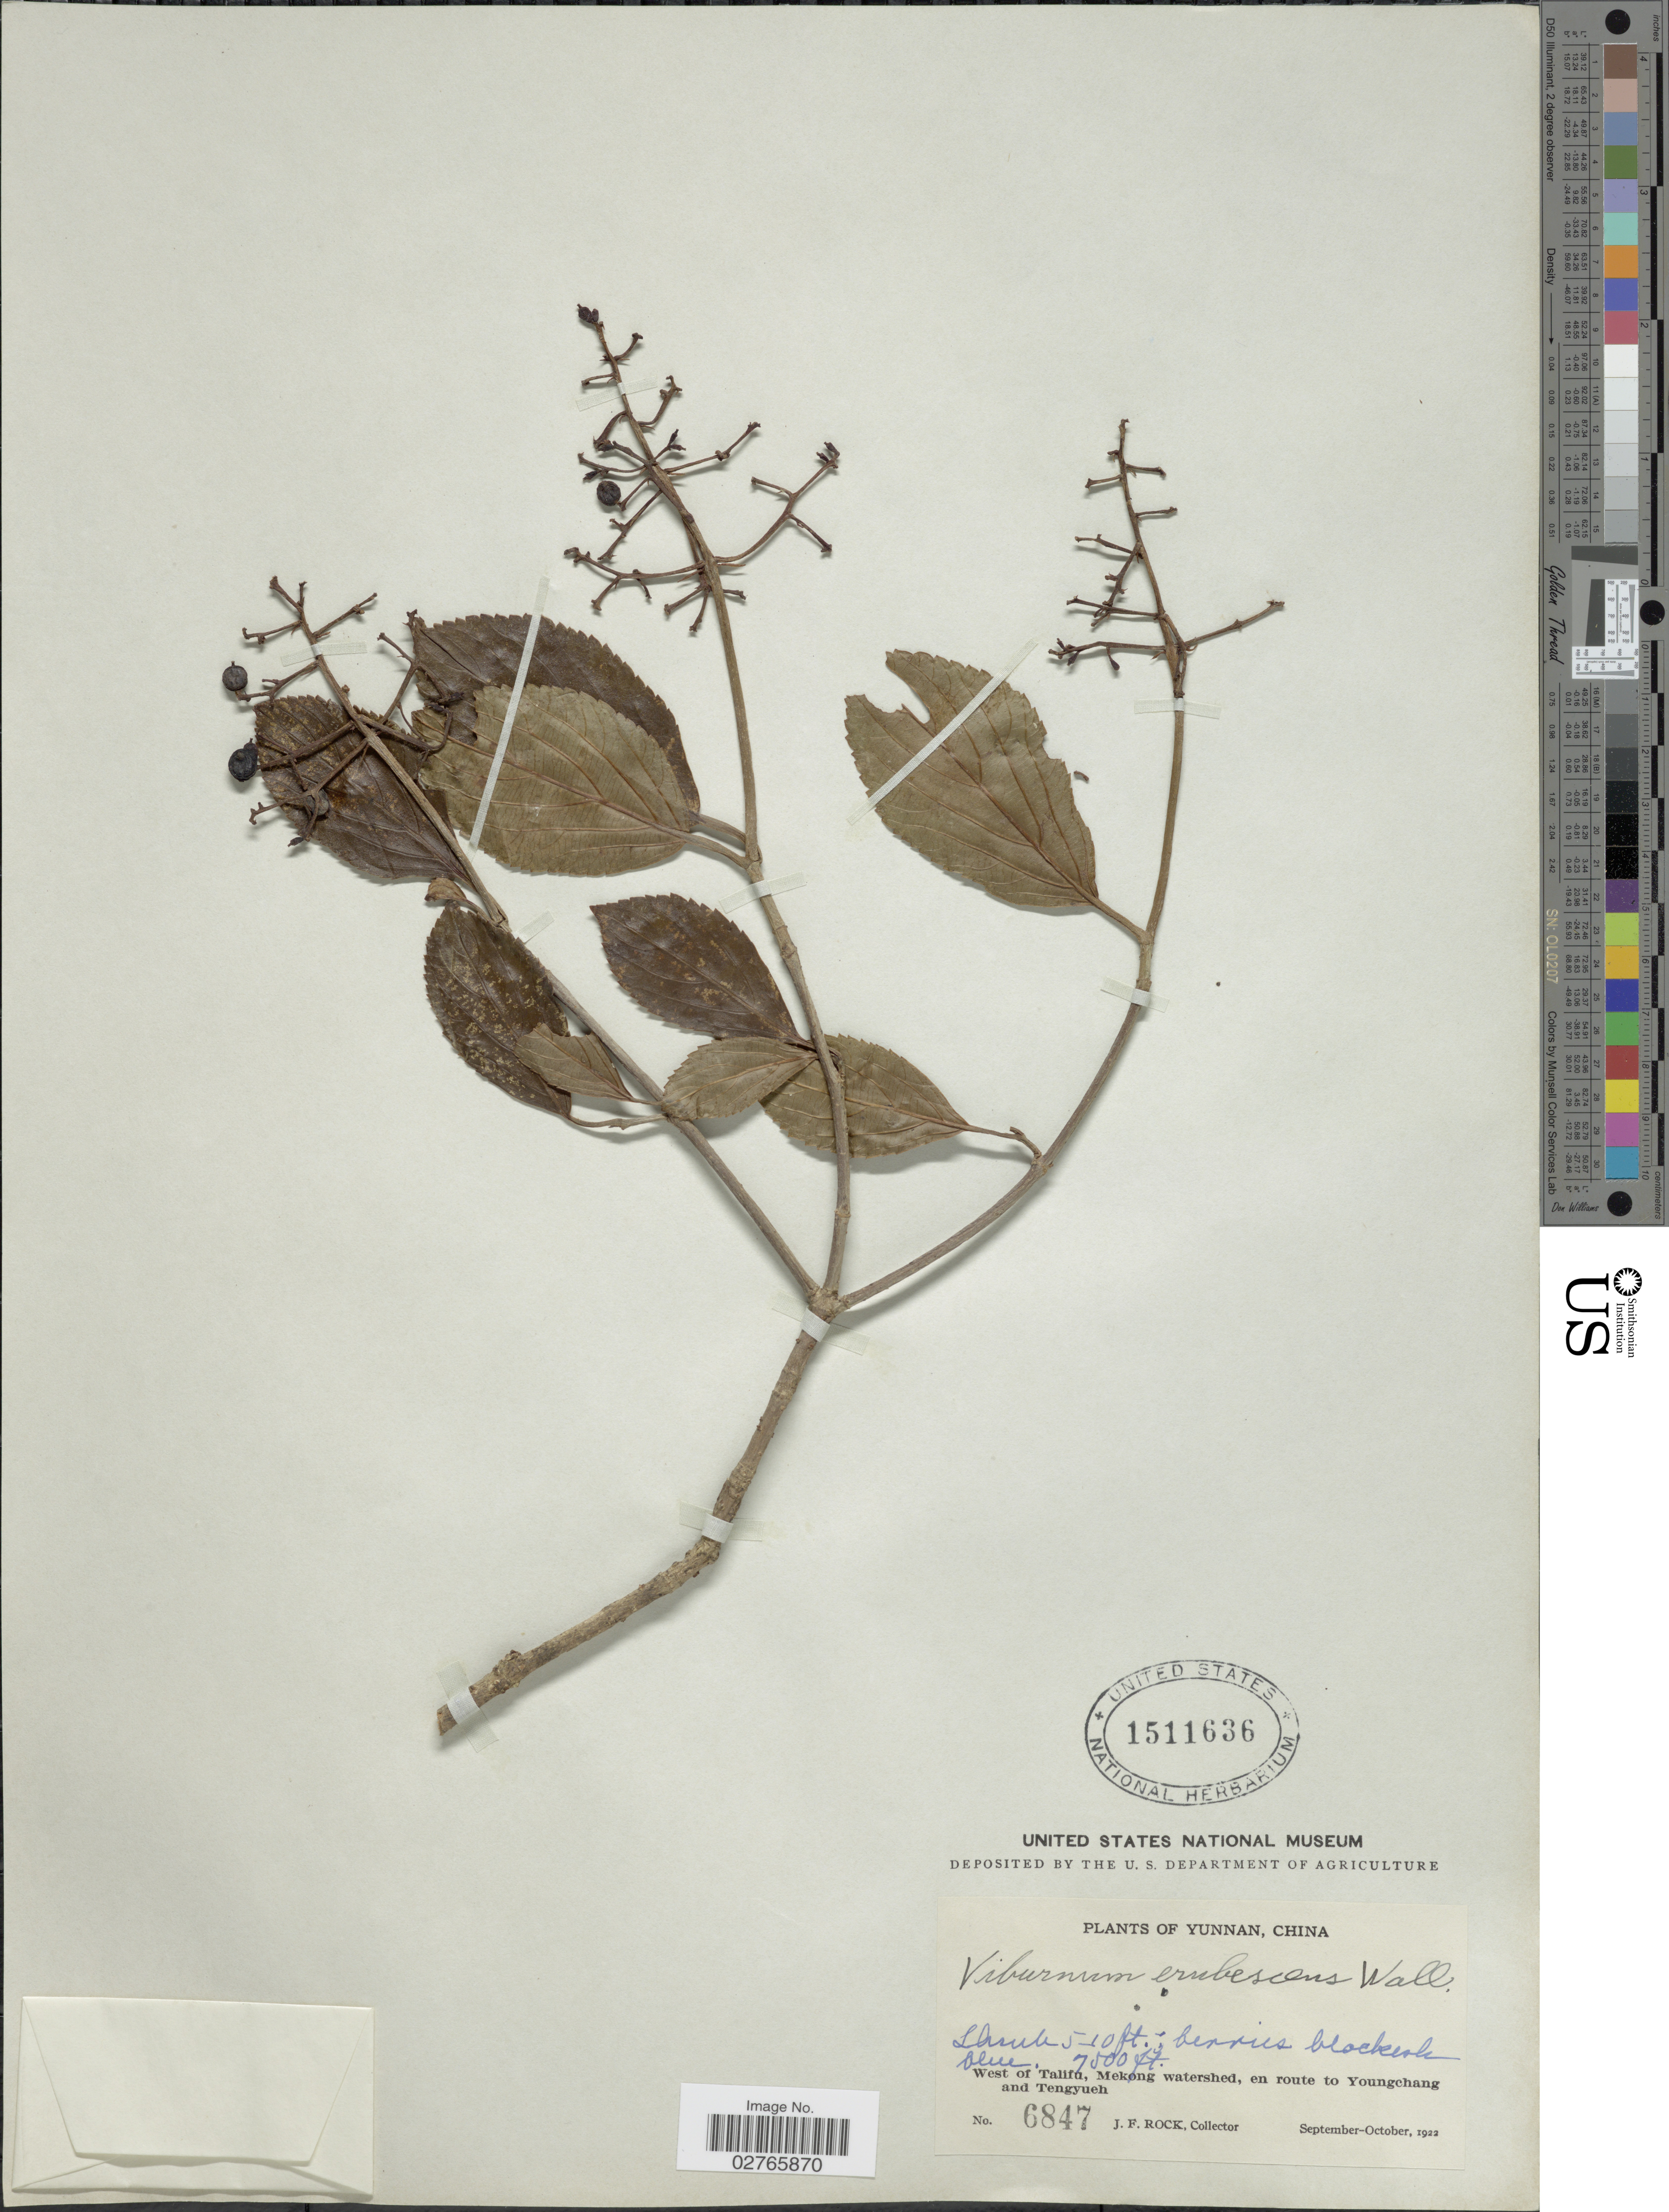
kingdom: Plantae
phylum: Tracheophyta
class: Magnoliopsida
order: Dipsacales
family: Viburnaceae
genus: Viburnum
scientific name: Viburnum erubescens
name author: Wall.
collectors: J. Rock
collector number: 6847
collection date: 1922-09/1922-10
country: China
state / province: Yunnan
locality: West of Talifu, Mekong watershed, en route to Youngchang and Tengyueh.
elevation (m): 2286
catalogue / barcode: US 1511636